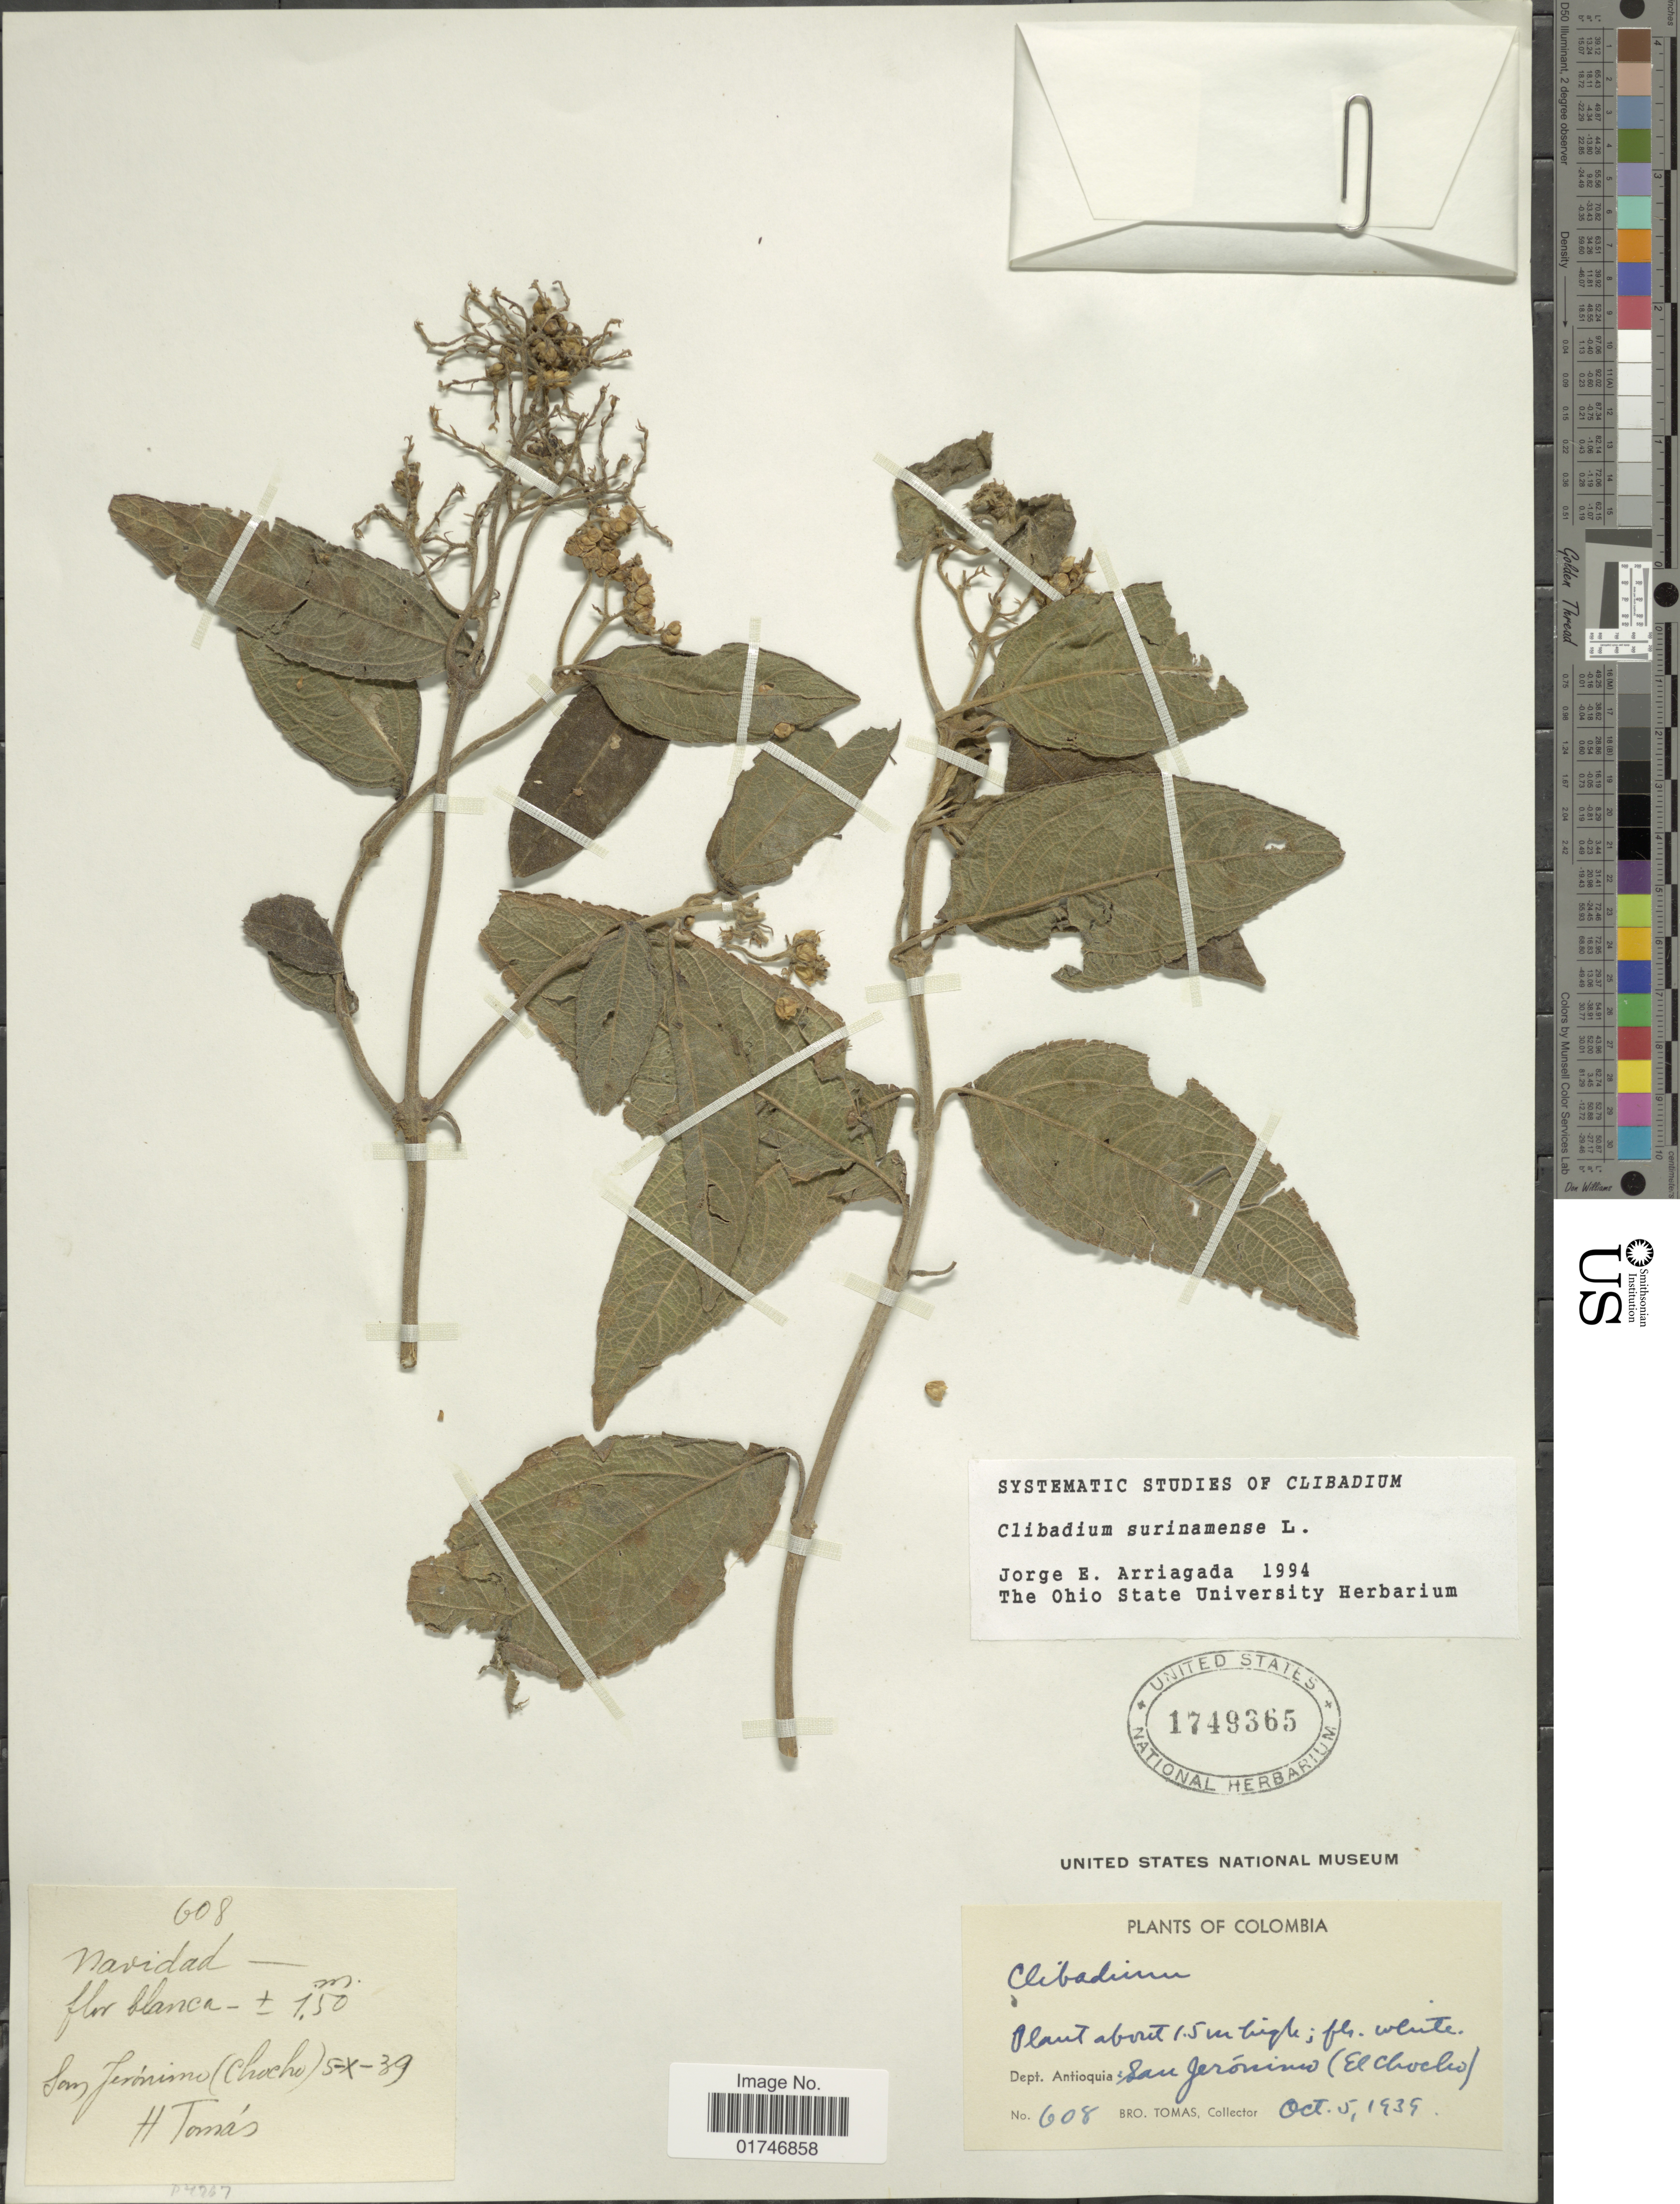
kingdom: Plantae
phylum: Tracheophyta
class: Magnoliopsida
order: Asterales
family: Asteraceae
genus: Clibadium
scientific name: Clibadium surinamense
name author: L.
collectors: B. Tomas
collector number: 608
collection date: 1939-10-05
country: Colombia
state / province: Antioquia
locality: Dept. Antioquia: San Jerónimo (El Chocho)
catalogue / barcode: US 1749365